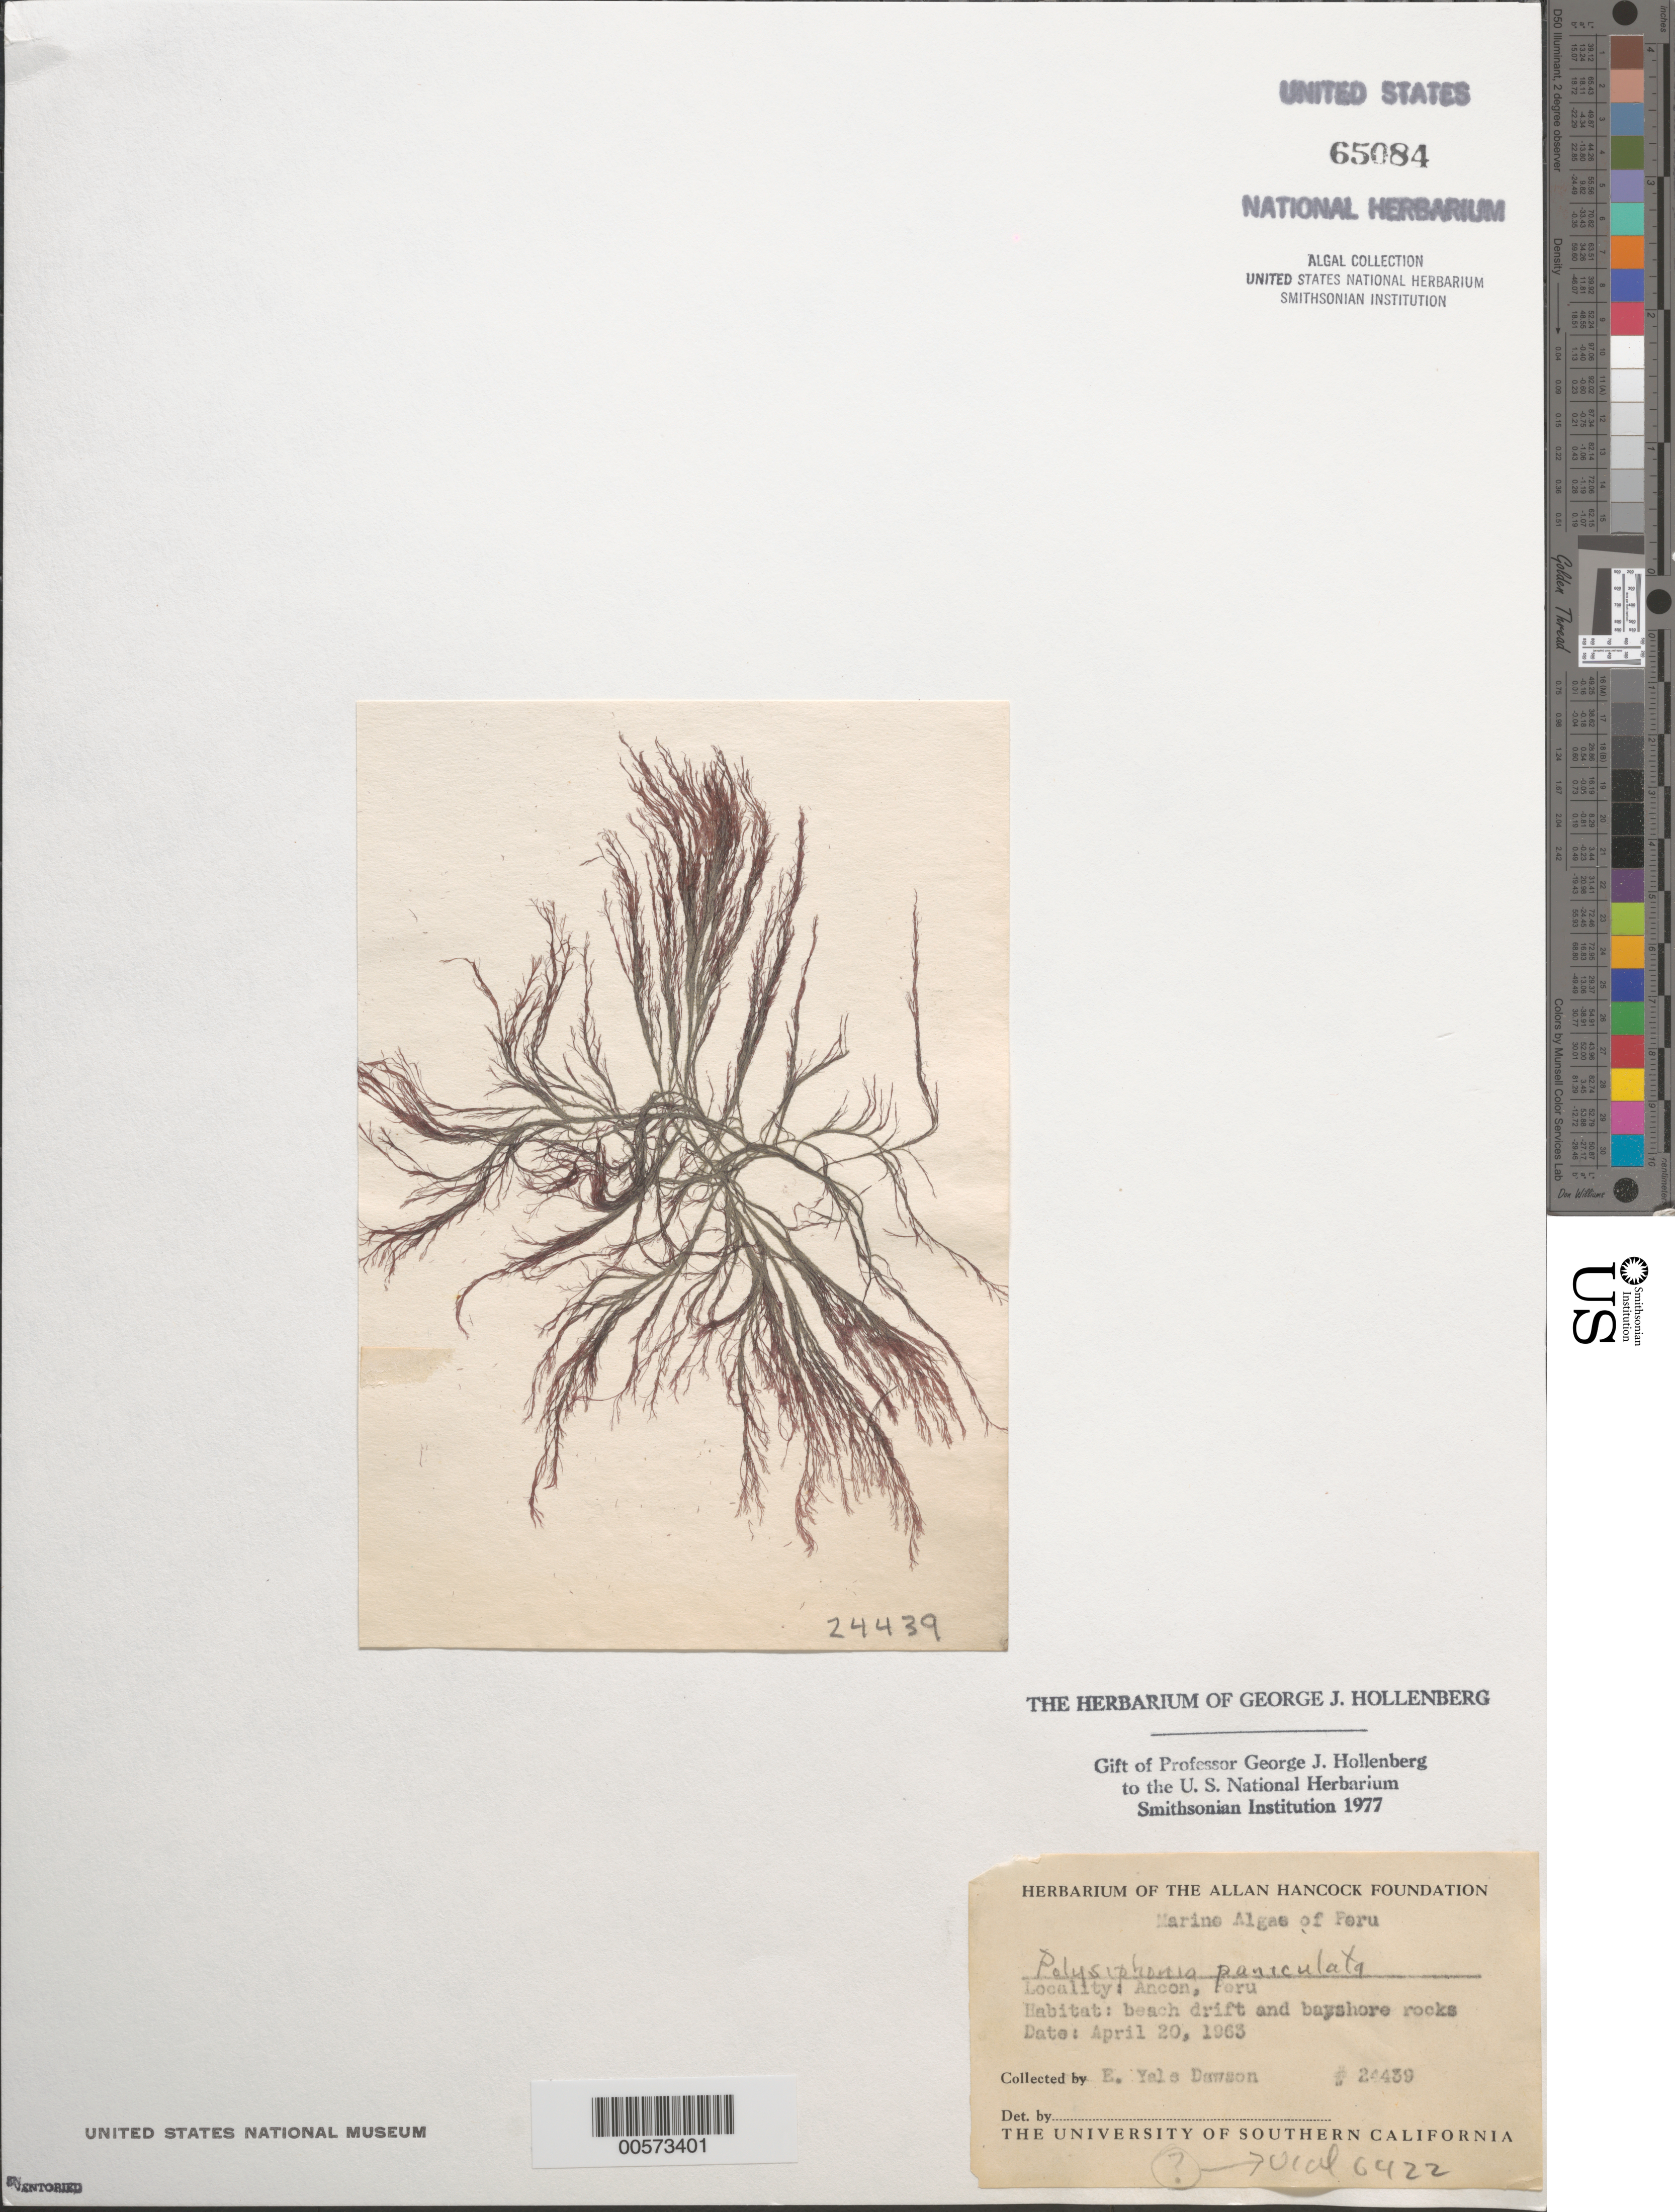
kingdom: Plantae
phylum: Rhodophyta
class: Florideophyceae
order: Ceramiales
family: Rhodomelaceae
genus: Eutrichosiphonia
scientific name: Eutrichosiphonia paniculata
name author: (Mont.) D.E.Bustamante & T.O. Cho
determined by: Algae name updating Project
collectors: E. Y. Dawson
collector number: EYD 24439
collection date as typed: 20 Apr 1963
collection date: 1963-04-20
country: Peru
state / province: Lima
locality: Ancon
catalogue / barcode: US 65084